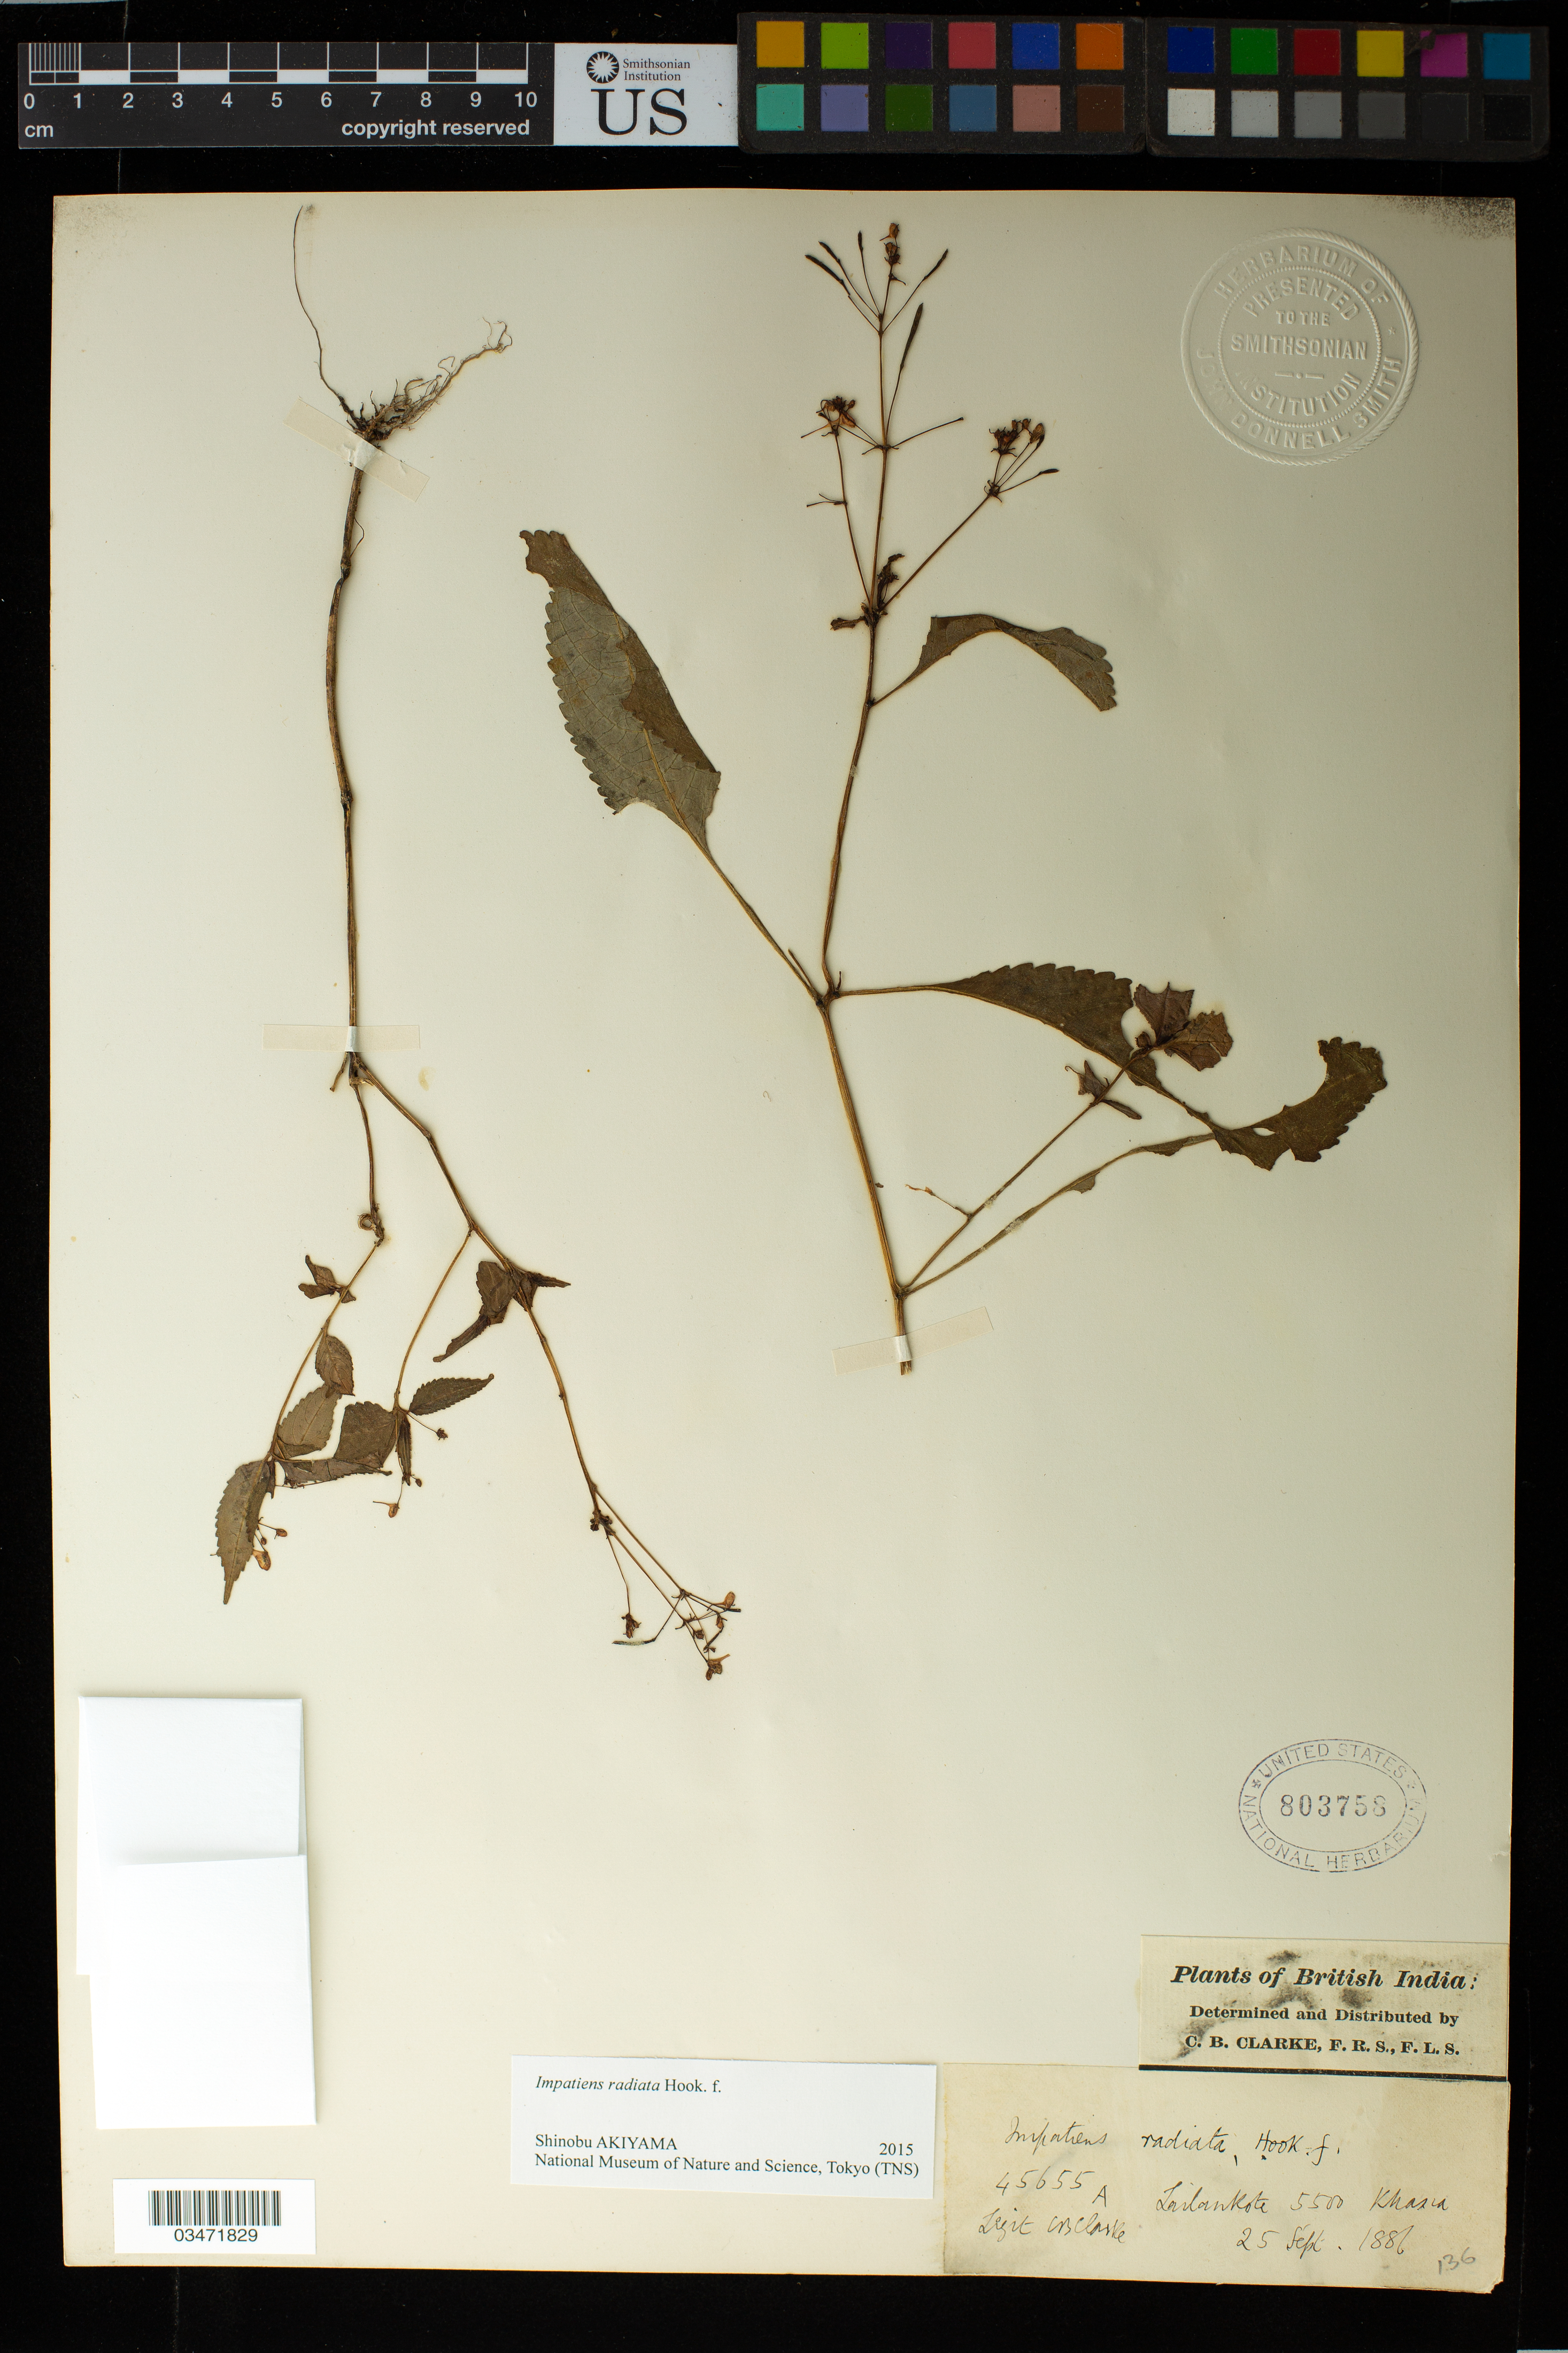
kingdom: Plantae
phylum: Tracheophyta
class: Magnoliopsida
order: Ericales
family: Balsaminaceae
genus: Impatiens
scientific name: Impatiens radiata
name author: Hook. f.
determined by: Akiyama, Shinobu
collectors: C. B. Clarke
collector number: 45655A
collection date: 1886-09-25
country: India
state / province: Meghalaya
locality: Lailankote [?], Khasia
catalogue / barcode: US 803758